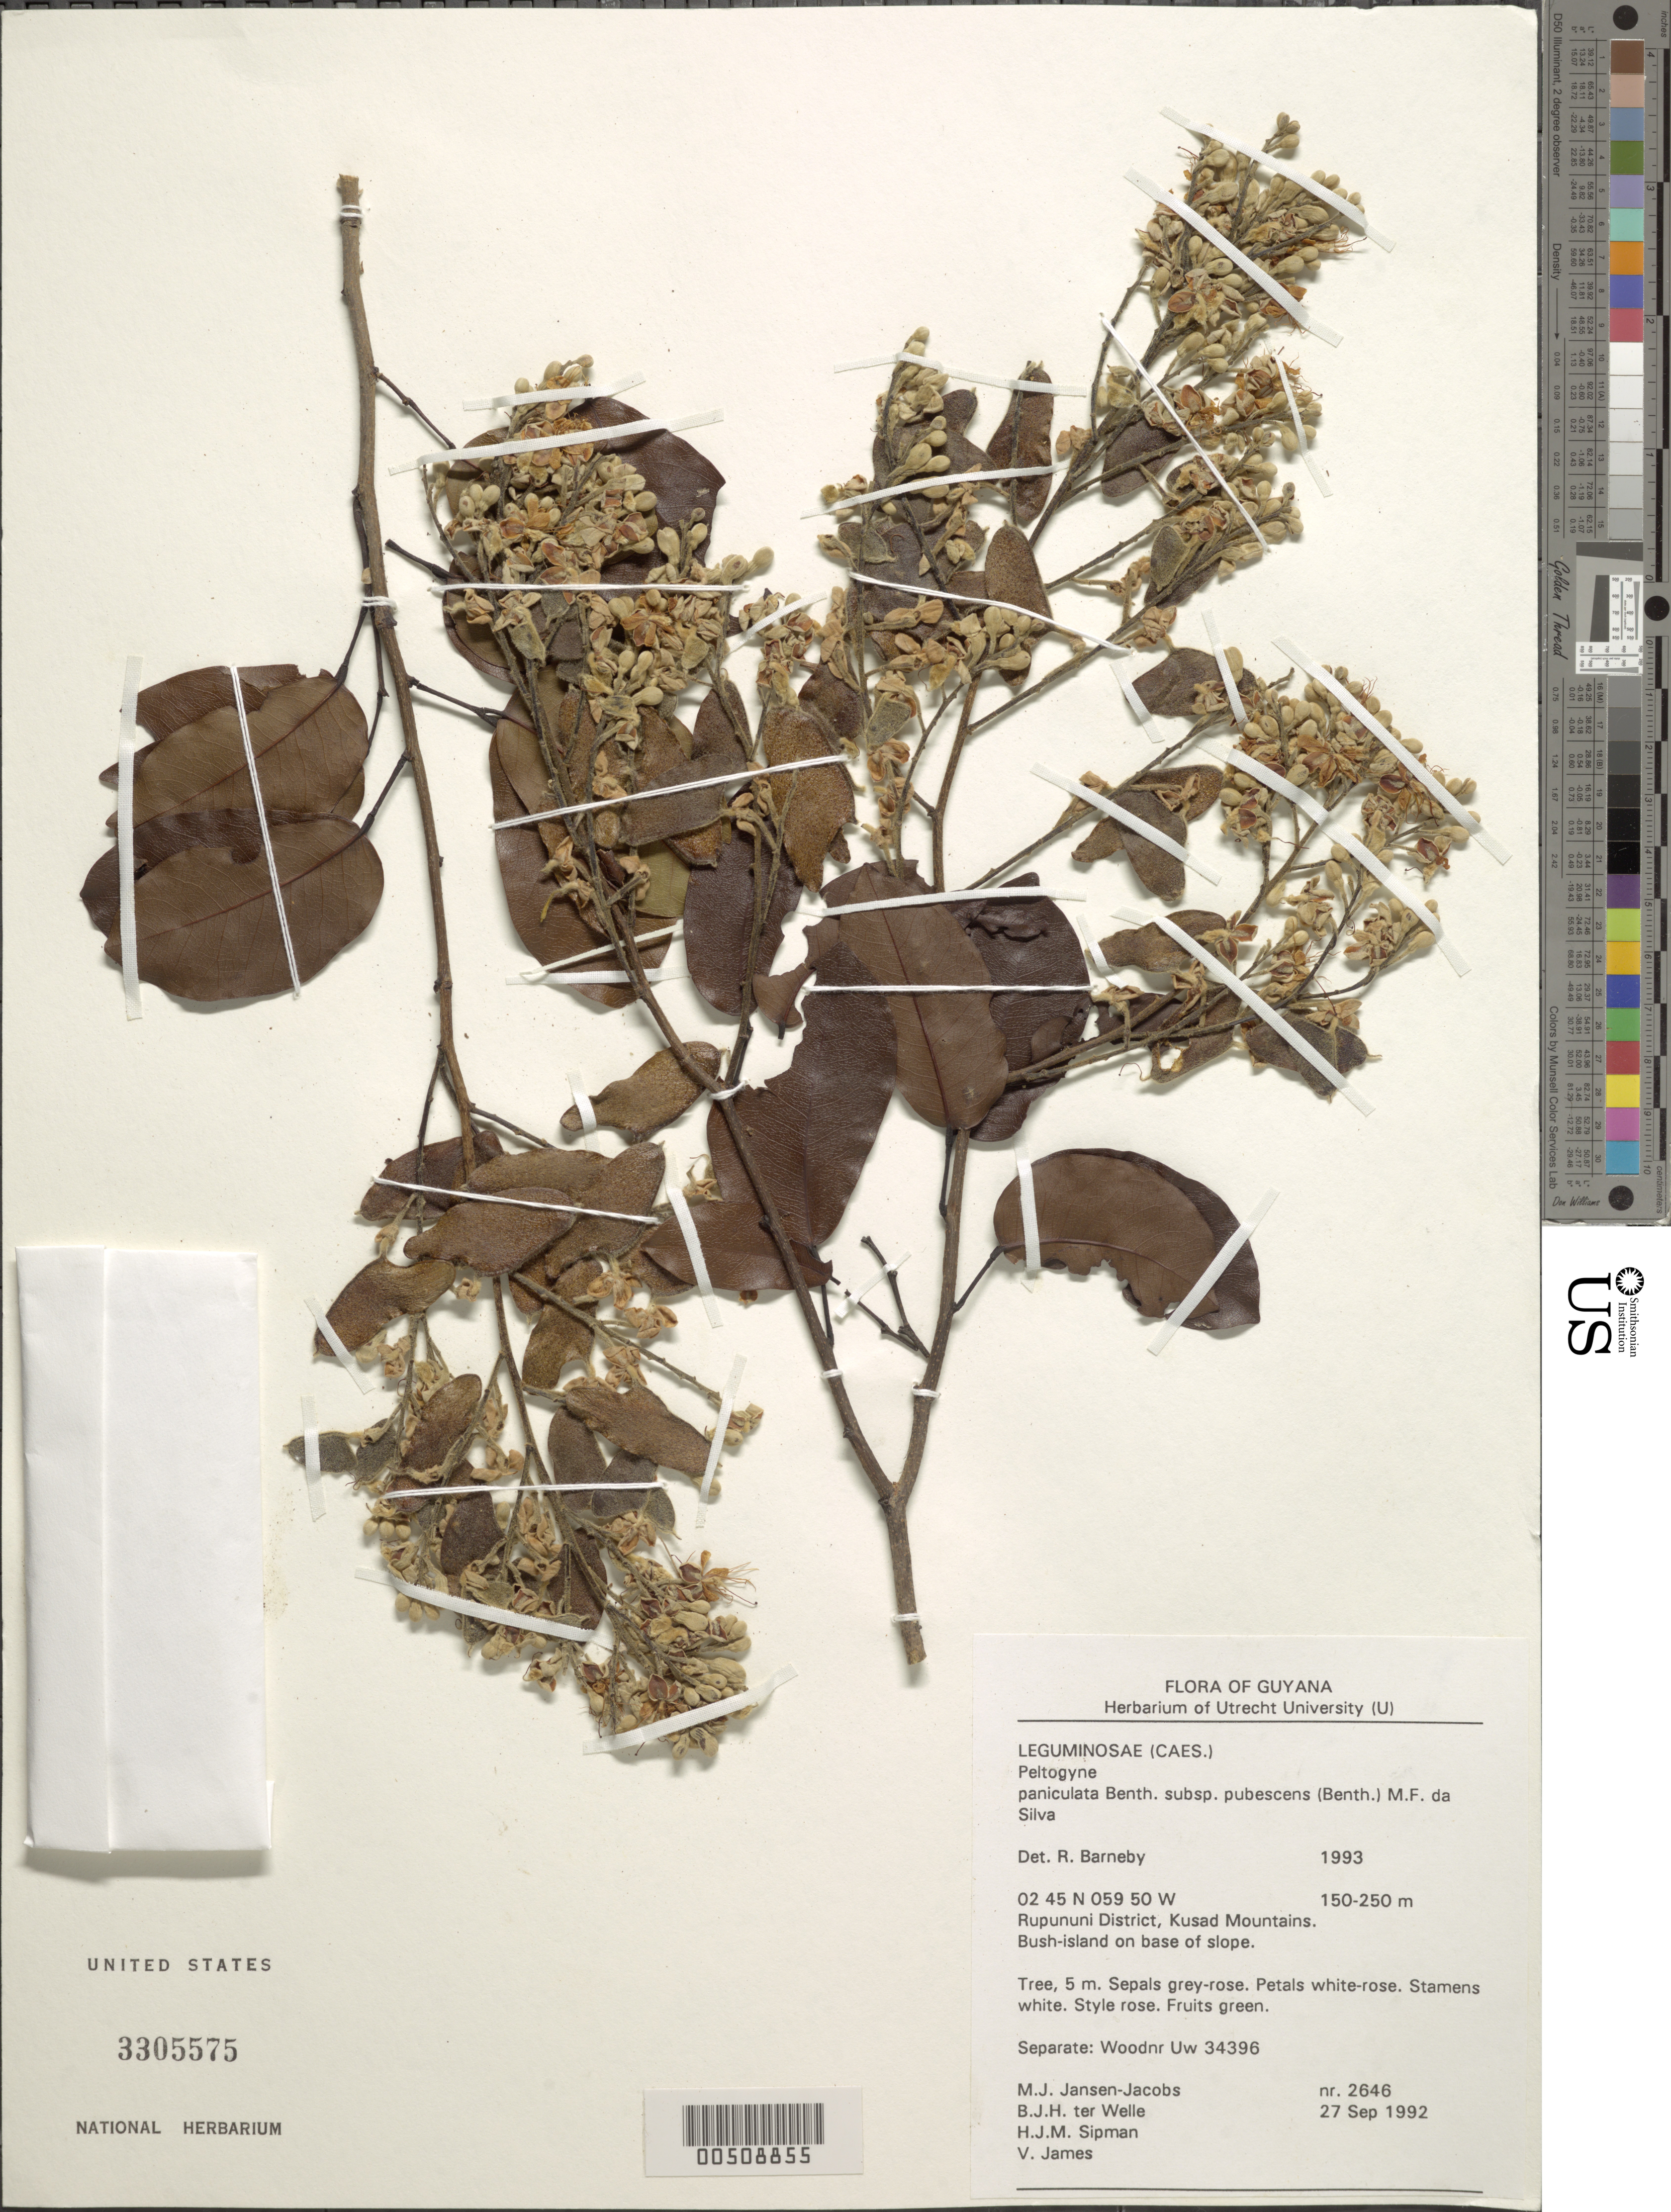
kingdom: Plantae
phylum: Tracheophyta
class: Magnoliopsida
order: Fabales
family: Fabaceae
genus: Peltogyne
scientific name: Peltogyne paniculata subsp. pubescens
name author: (Benth.) M.F. Silva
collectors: M. J. Jansen-Jacobs, B. Welle, H. J. M. Sipman & V. James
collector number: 2646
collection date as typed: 27 Sep 1992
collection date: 1992-09-27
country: Guyana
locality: Rupununi dist., kusad mountains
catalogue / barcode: US 3305575